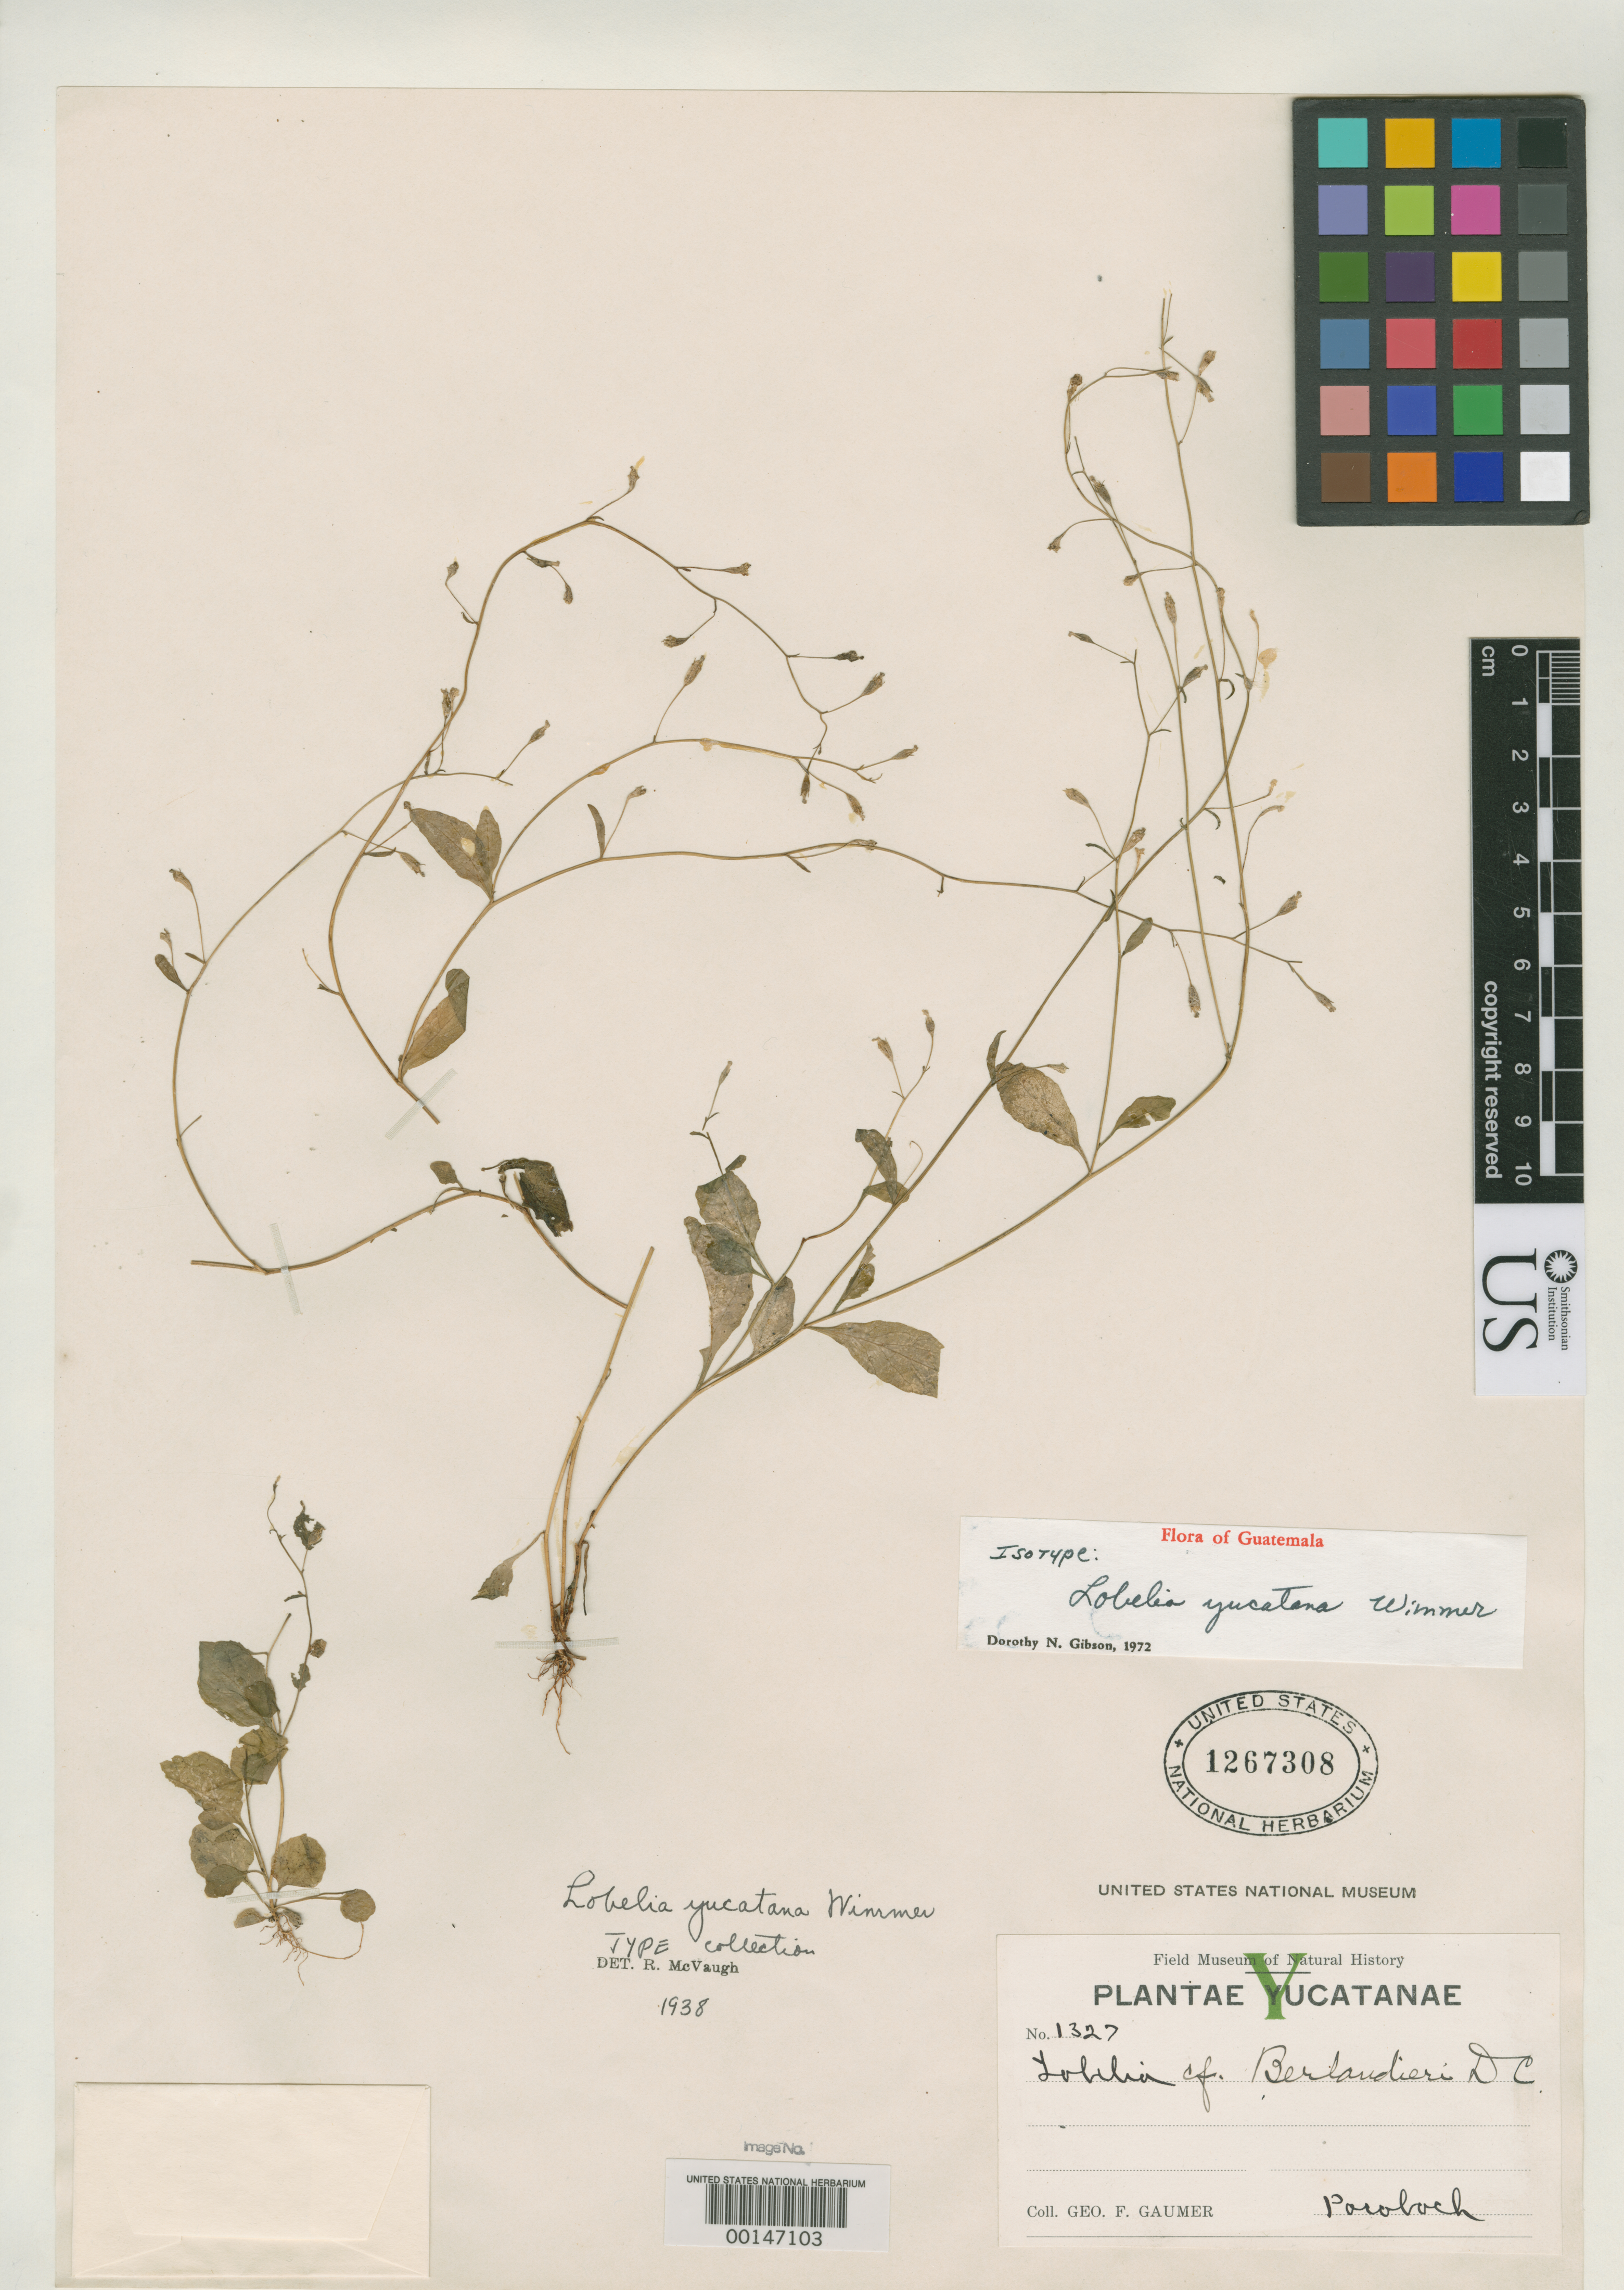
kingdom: Plantae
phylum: Tracheophyta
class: Magnoliopsida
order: Asterales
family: Campanulaceae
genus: Lobelia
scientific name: Lobelia yucatana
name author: E. Wimm.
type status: Isotype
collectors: G. F. Gaumer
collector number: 1327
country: Mexico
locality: E of Monserrat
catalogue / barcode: US 1267308